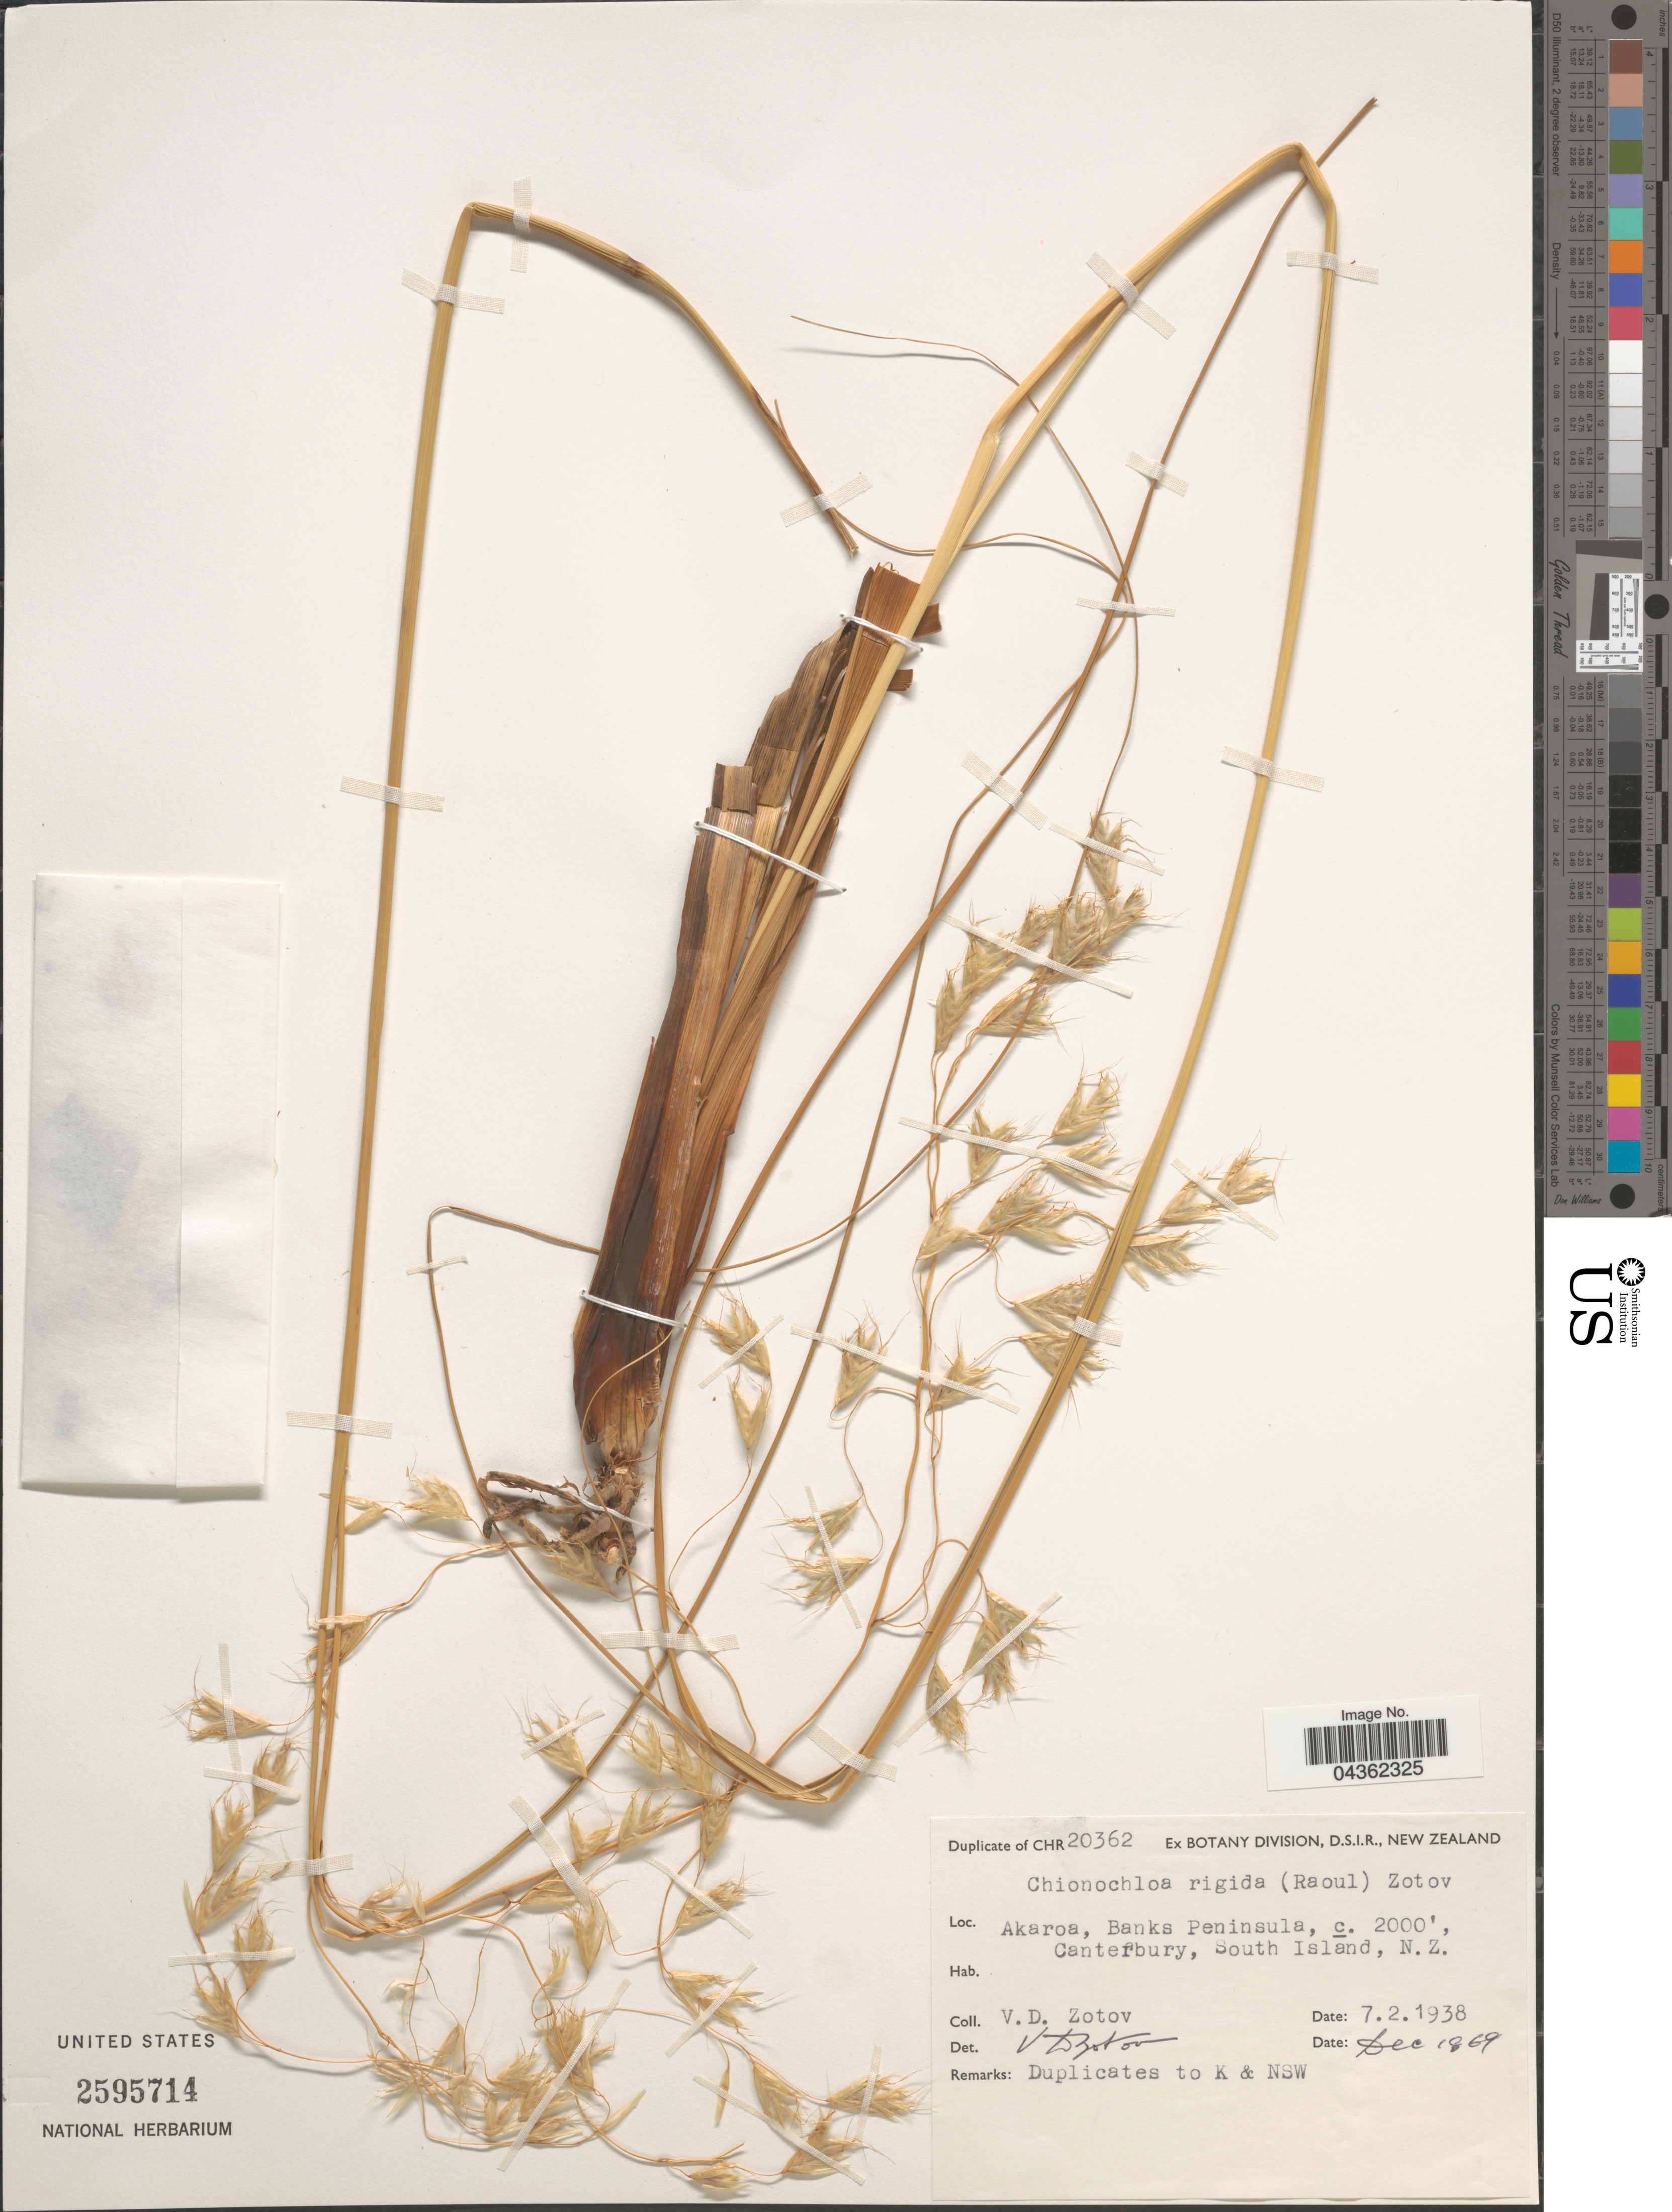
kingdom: Plantae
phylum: Tracheophyta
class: Liliopsida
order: Poales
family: Poaceae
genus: Chionochloa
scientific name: Chionochloa rigida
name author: (Raoul) Zotov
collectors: V. Zotov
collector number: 20362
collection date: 1938-02-07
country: New Zealand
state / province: Canterbury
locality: Akaroa, Banks Peninsula, South Island.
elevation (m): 610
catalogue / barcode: US 2595714